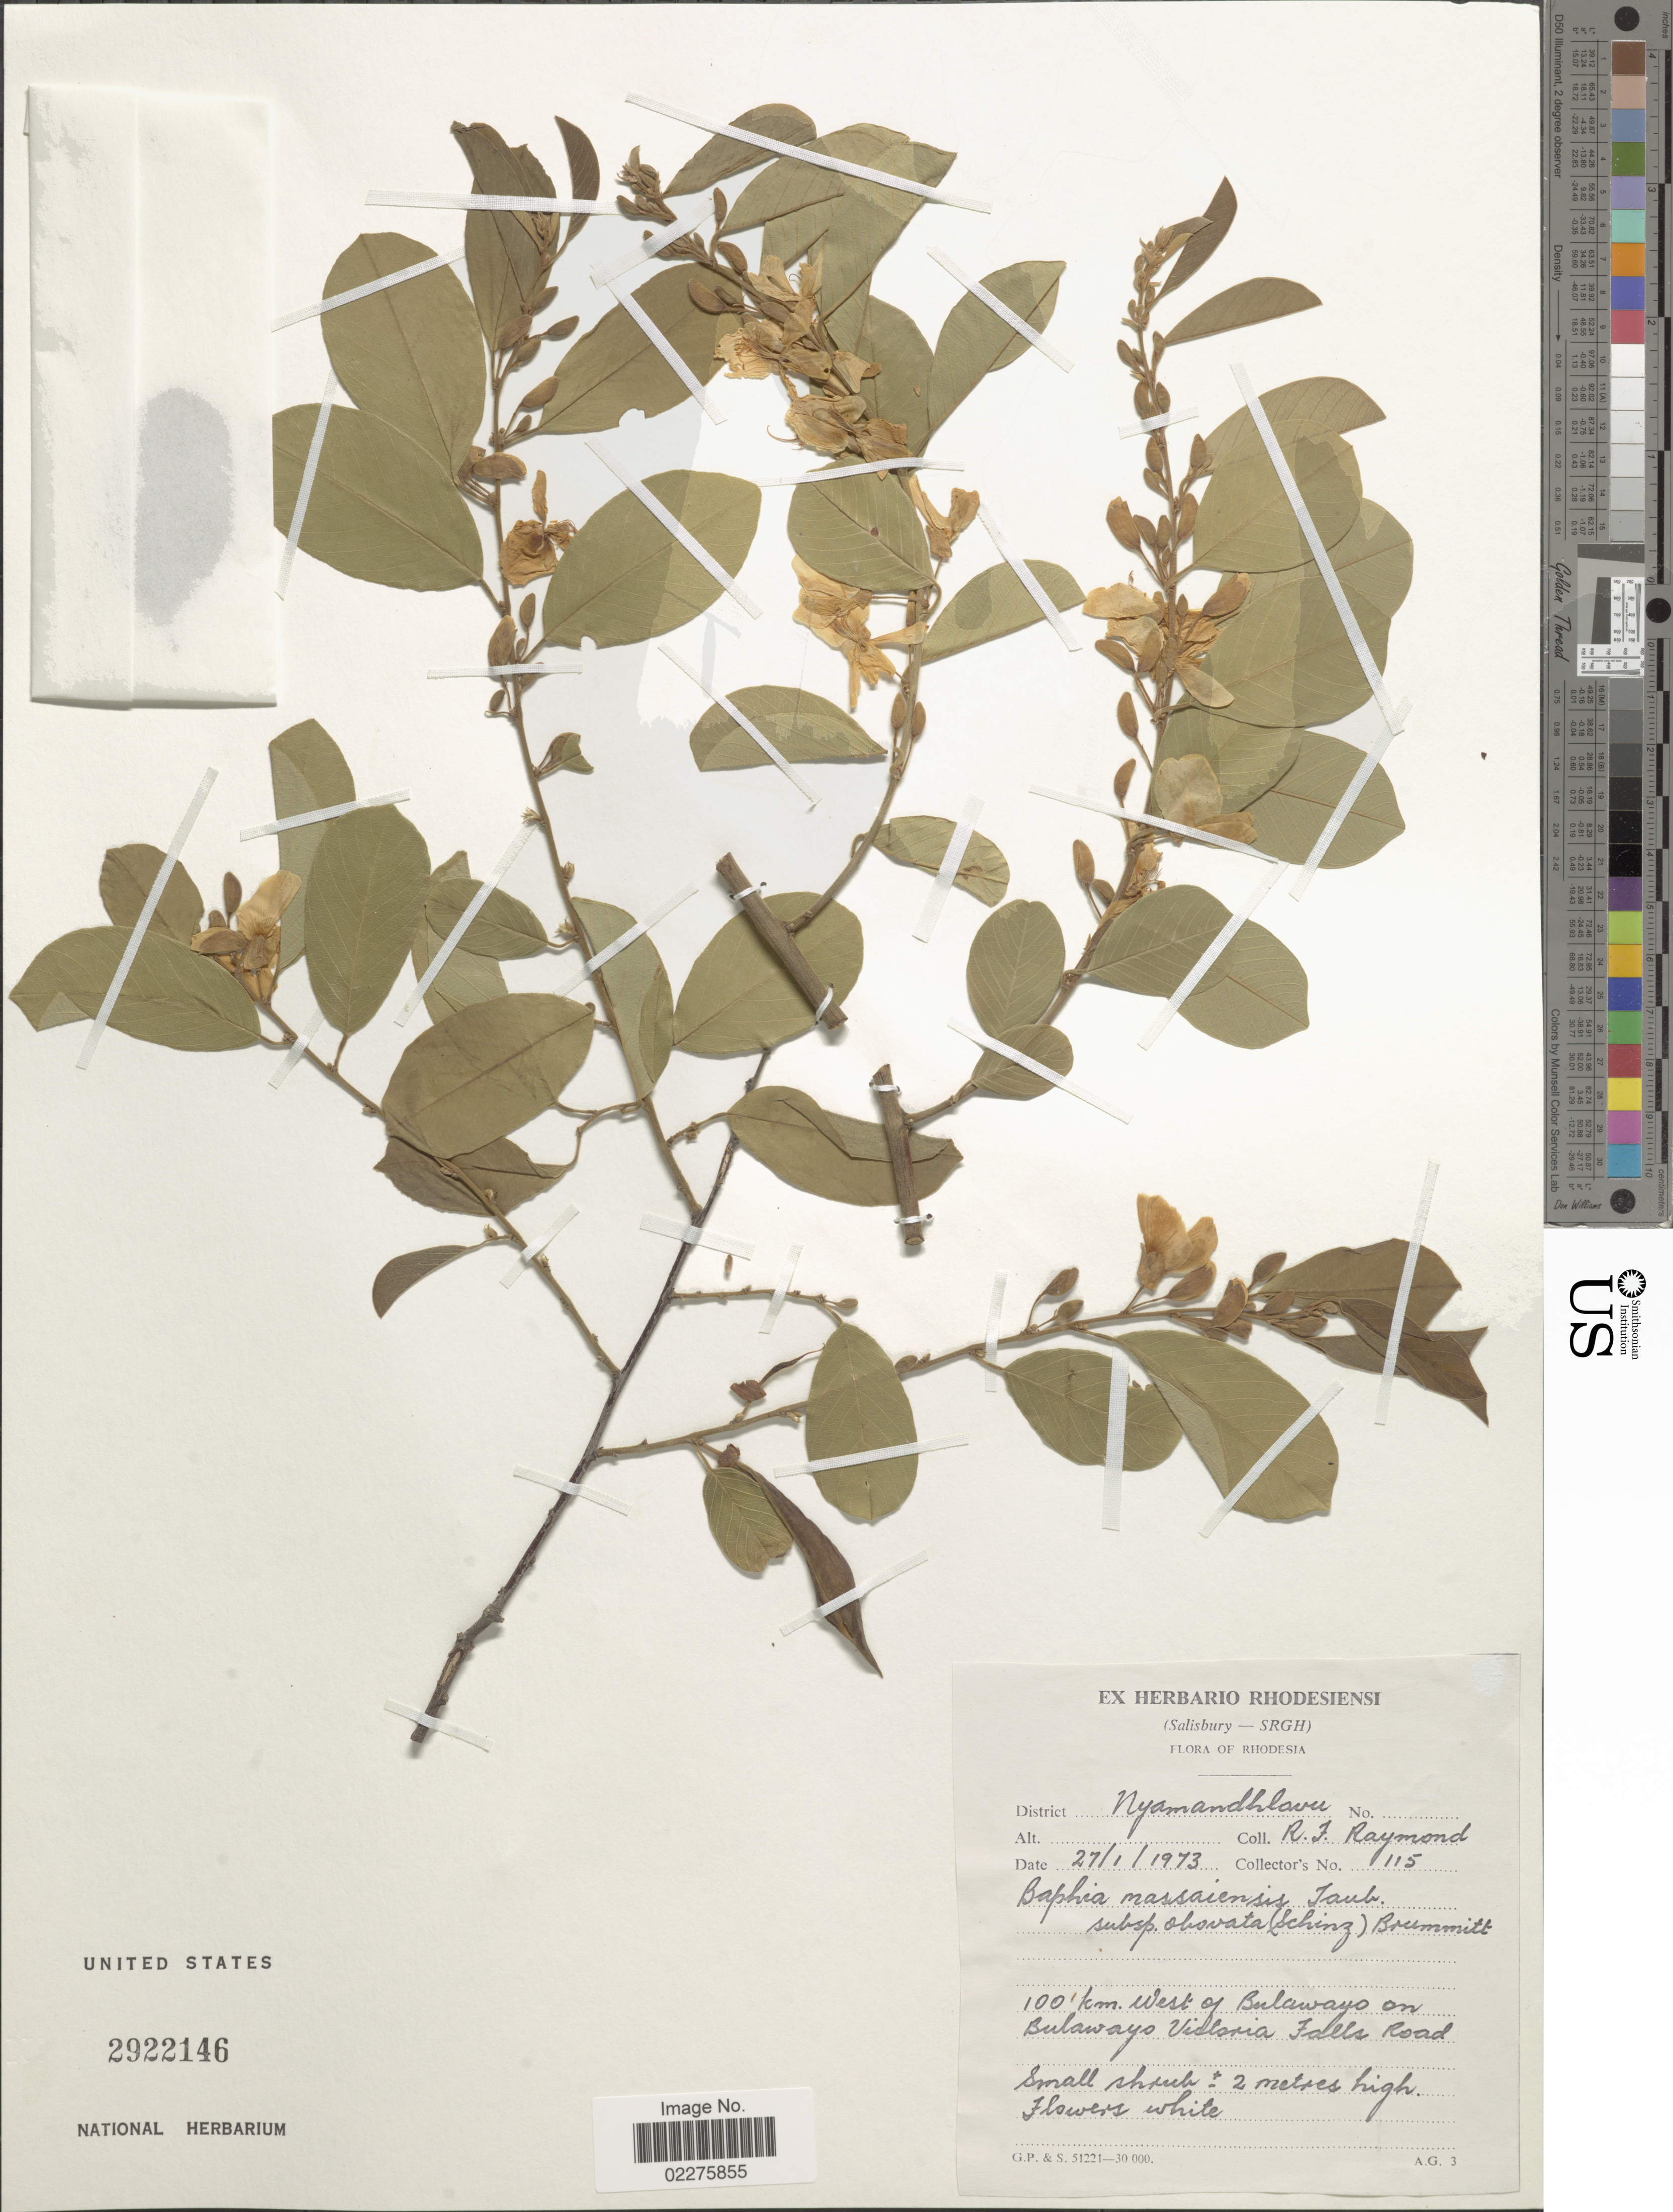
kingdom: Plantae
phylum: Tracheophyta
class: Magnoliopsida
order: Fabales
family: Fabaceae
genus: Baphia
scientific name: Baphia massaiensis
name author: Taub.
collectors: R. Raymond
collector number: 115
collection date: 1973-01-27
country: Zimbabwe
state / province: Bulawayo (city)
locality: Rhodesia, District Nyamandhlovu, 100 km West of Bulawayo on Bulawayo Victoria Falls Road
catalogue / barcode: US 2922146